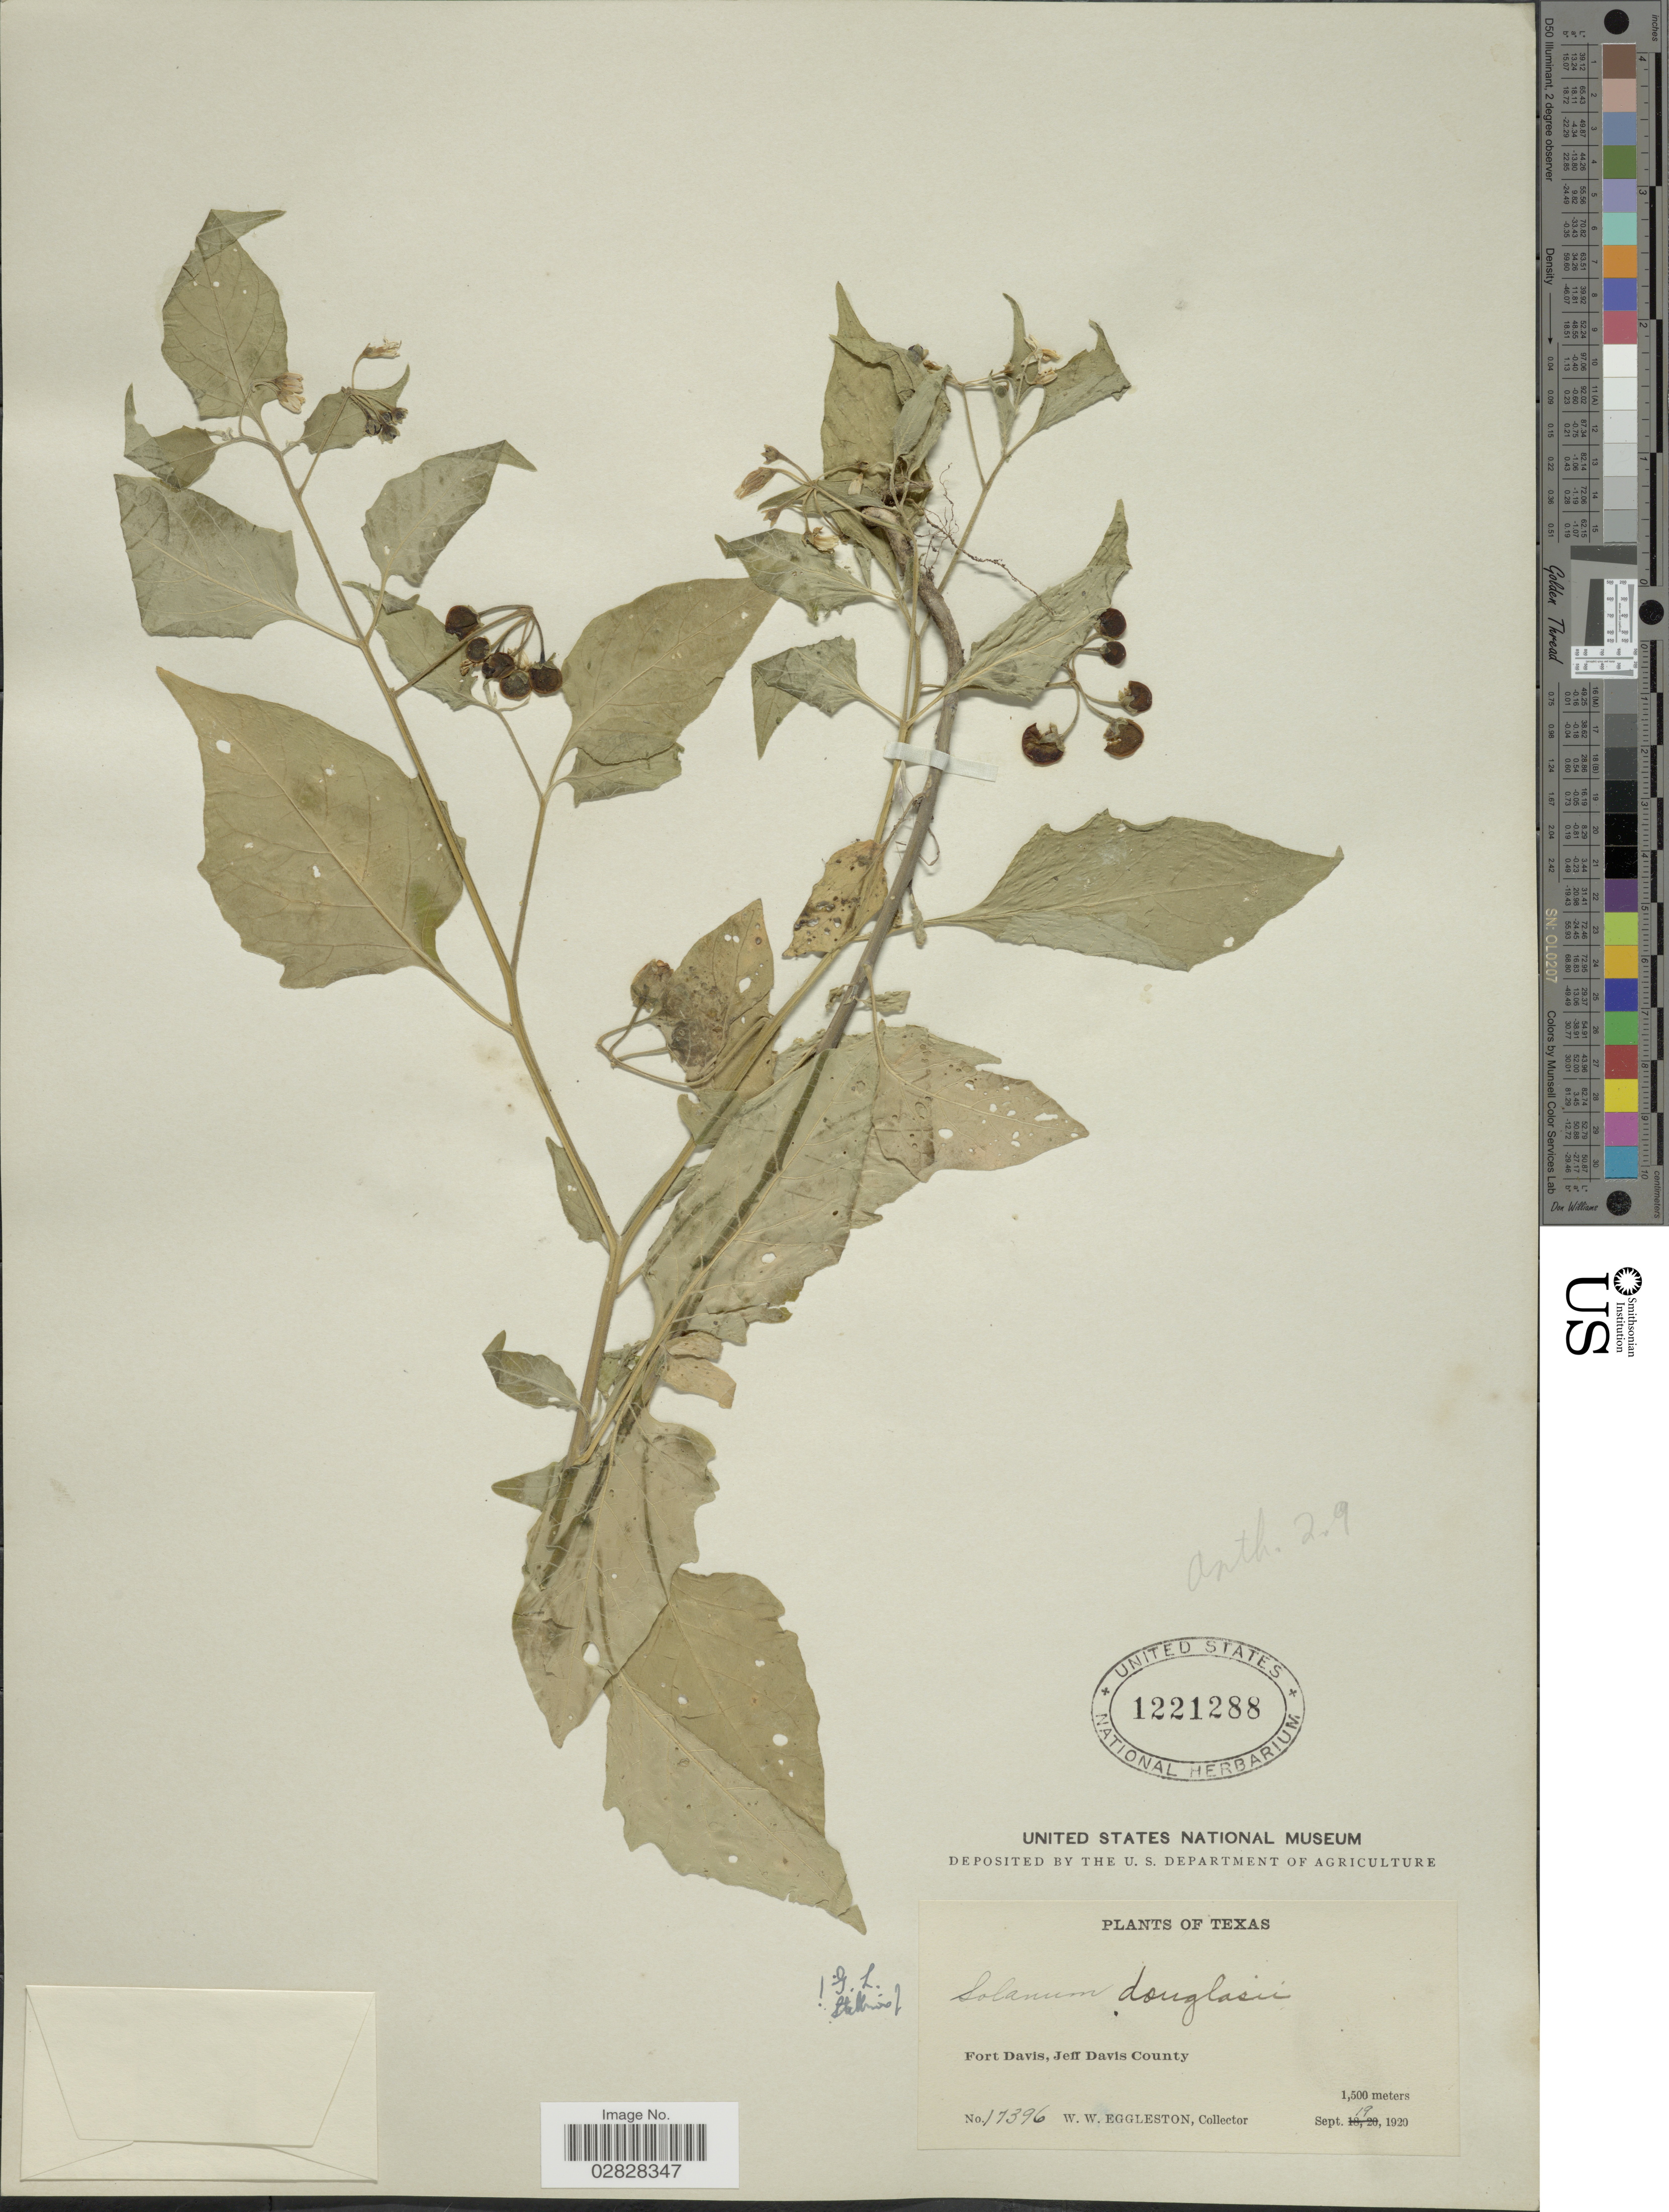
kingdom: Plantae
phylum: Tracheophyta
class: Magnoliopsida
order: Solanales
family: Solanaceae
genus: Solanum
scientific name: Solanum douglasii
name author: Dunal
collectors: W. W. Eggleston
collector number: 17396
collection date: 1920-09-19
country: United States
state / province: Texas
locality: Fort Davis, Jeff Davis County.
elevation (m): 1500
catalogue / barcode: US 1221288